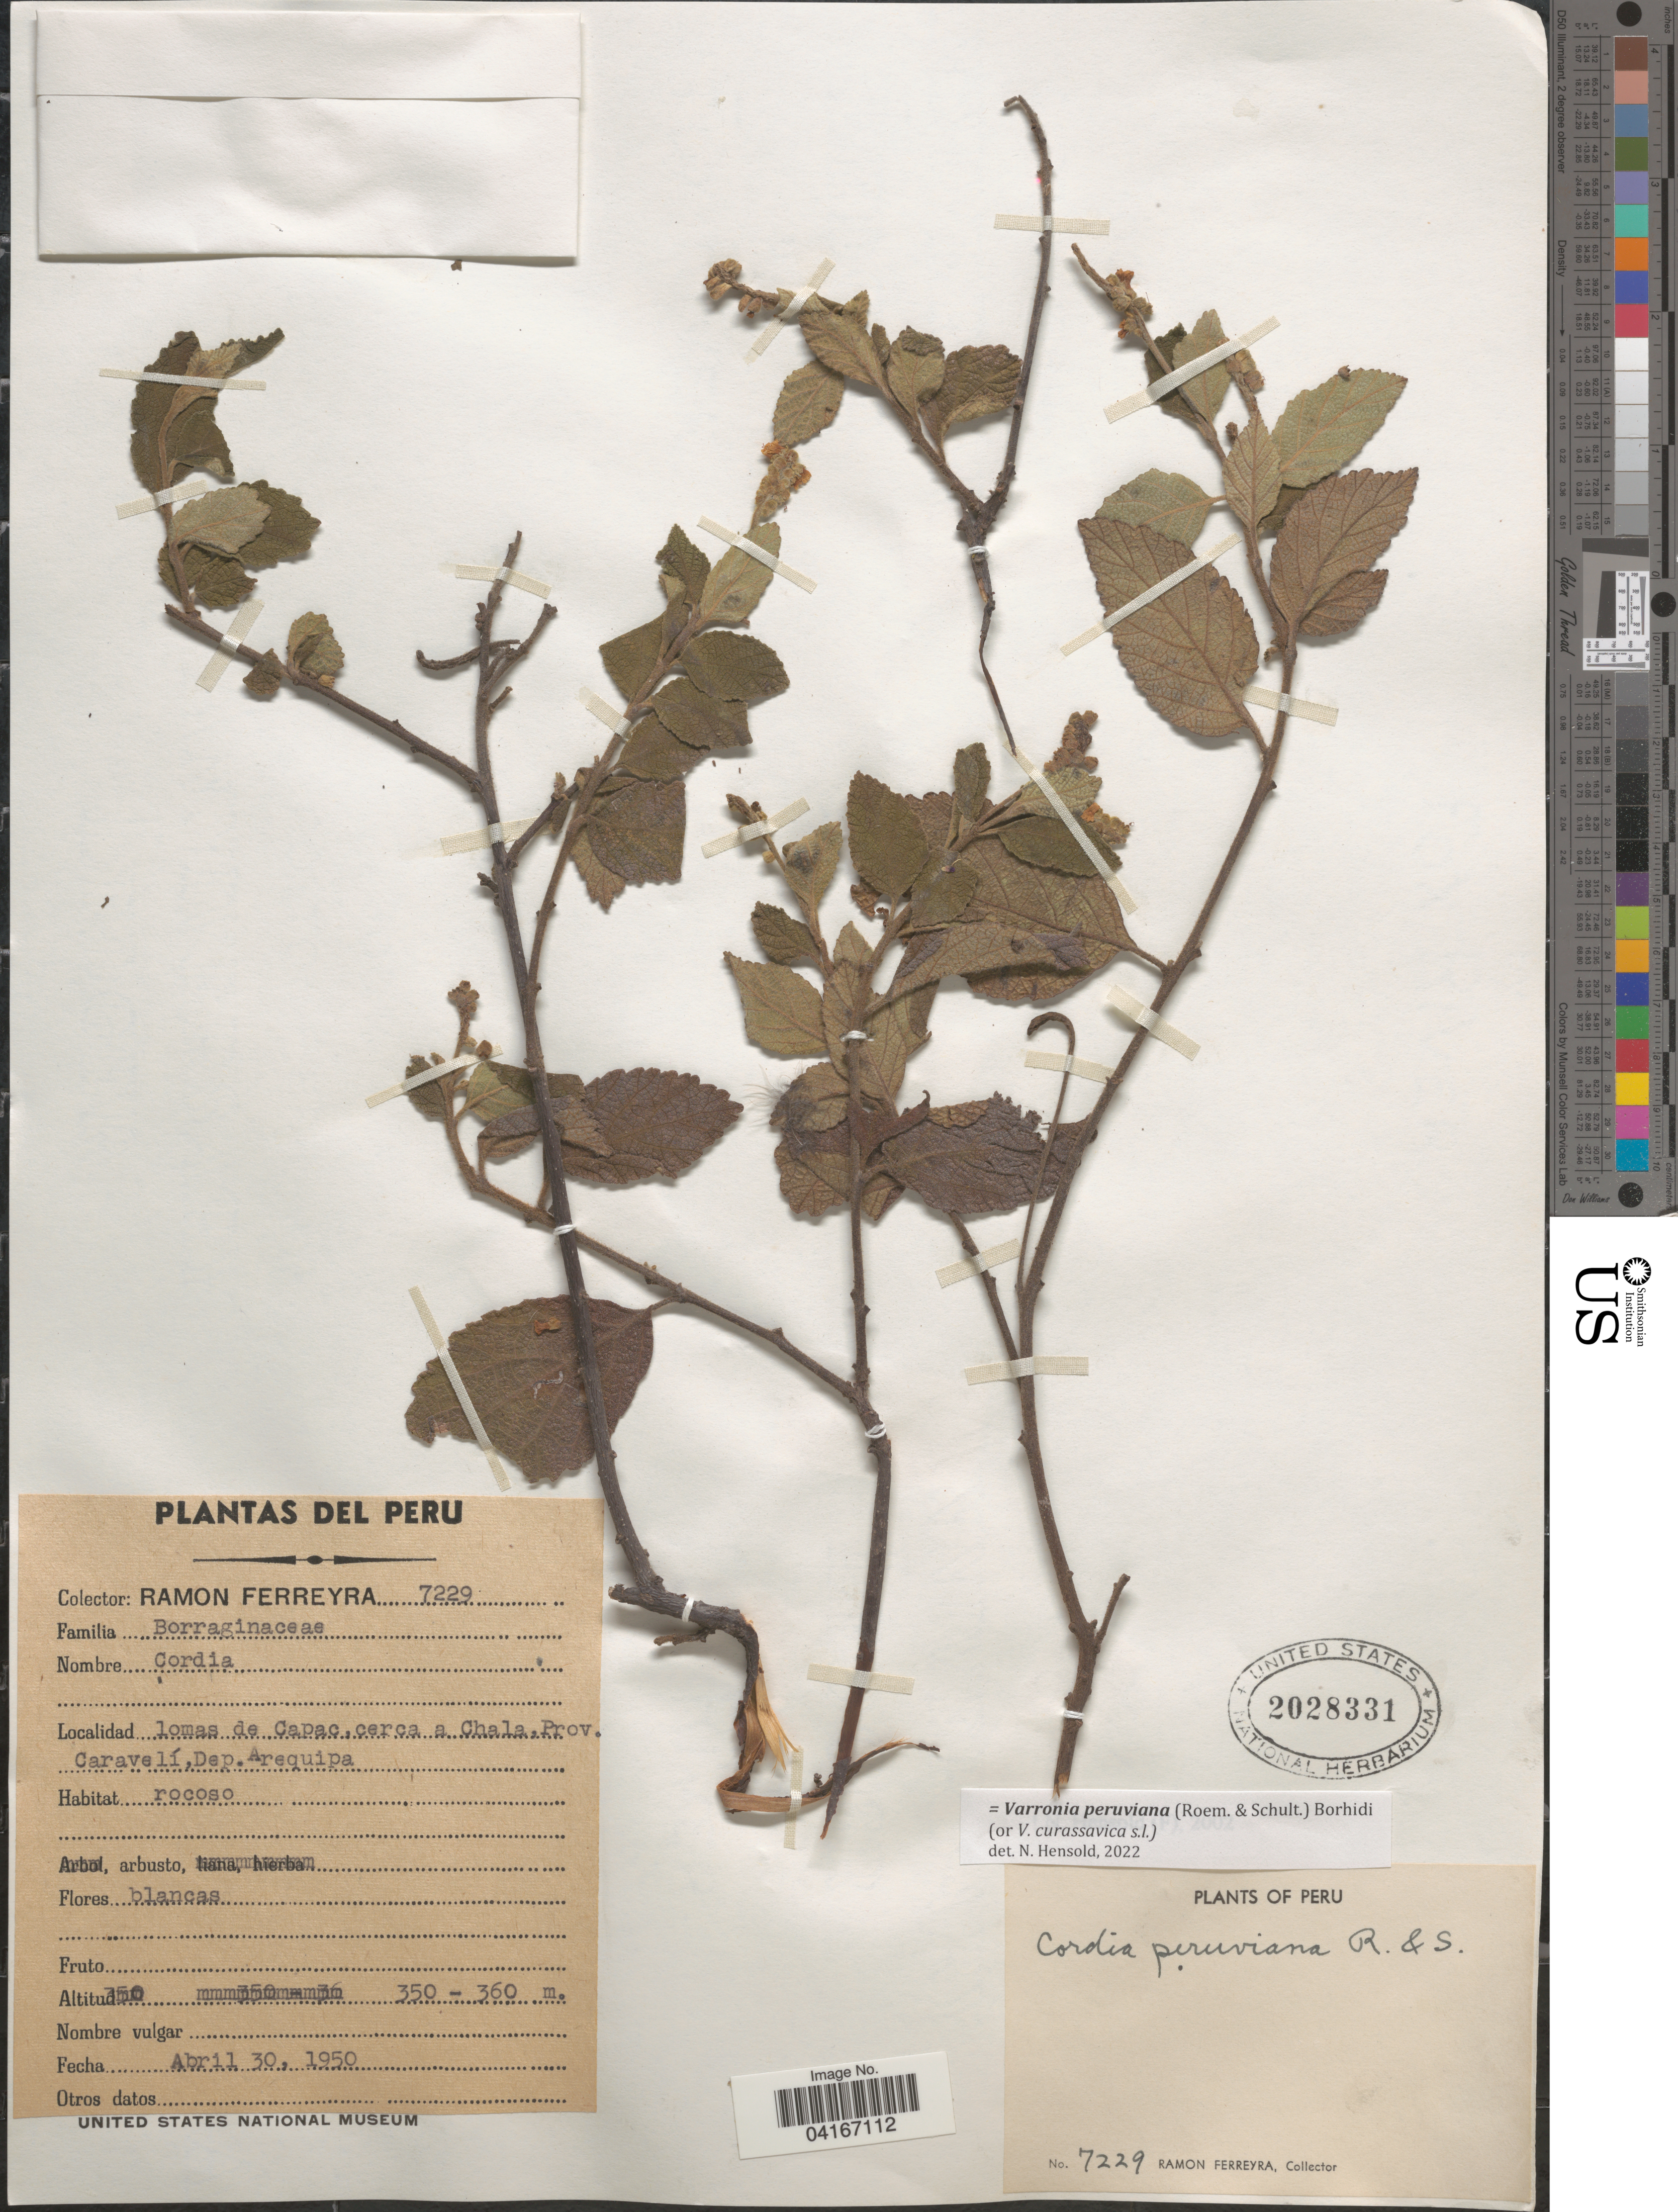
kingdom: Plantae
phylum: Tracheophyta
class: Magnoliopsida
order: Boraginales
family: Cordiaceae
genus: Varronia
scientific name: Varronia peruviana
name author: (Roem. & Schult.) Borhidi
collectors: R. A. Ferreyra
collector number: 7229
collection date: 1950-04-30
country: Peru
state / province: Arequipa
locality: Lomas de Capac, cerca a Chala, Prov. Caravelí, Dep. Arequipa.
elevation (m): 350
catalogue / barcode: US 2028331